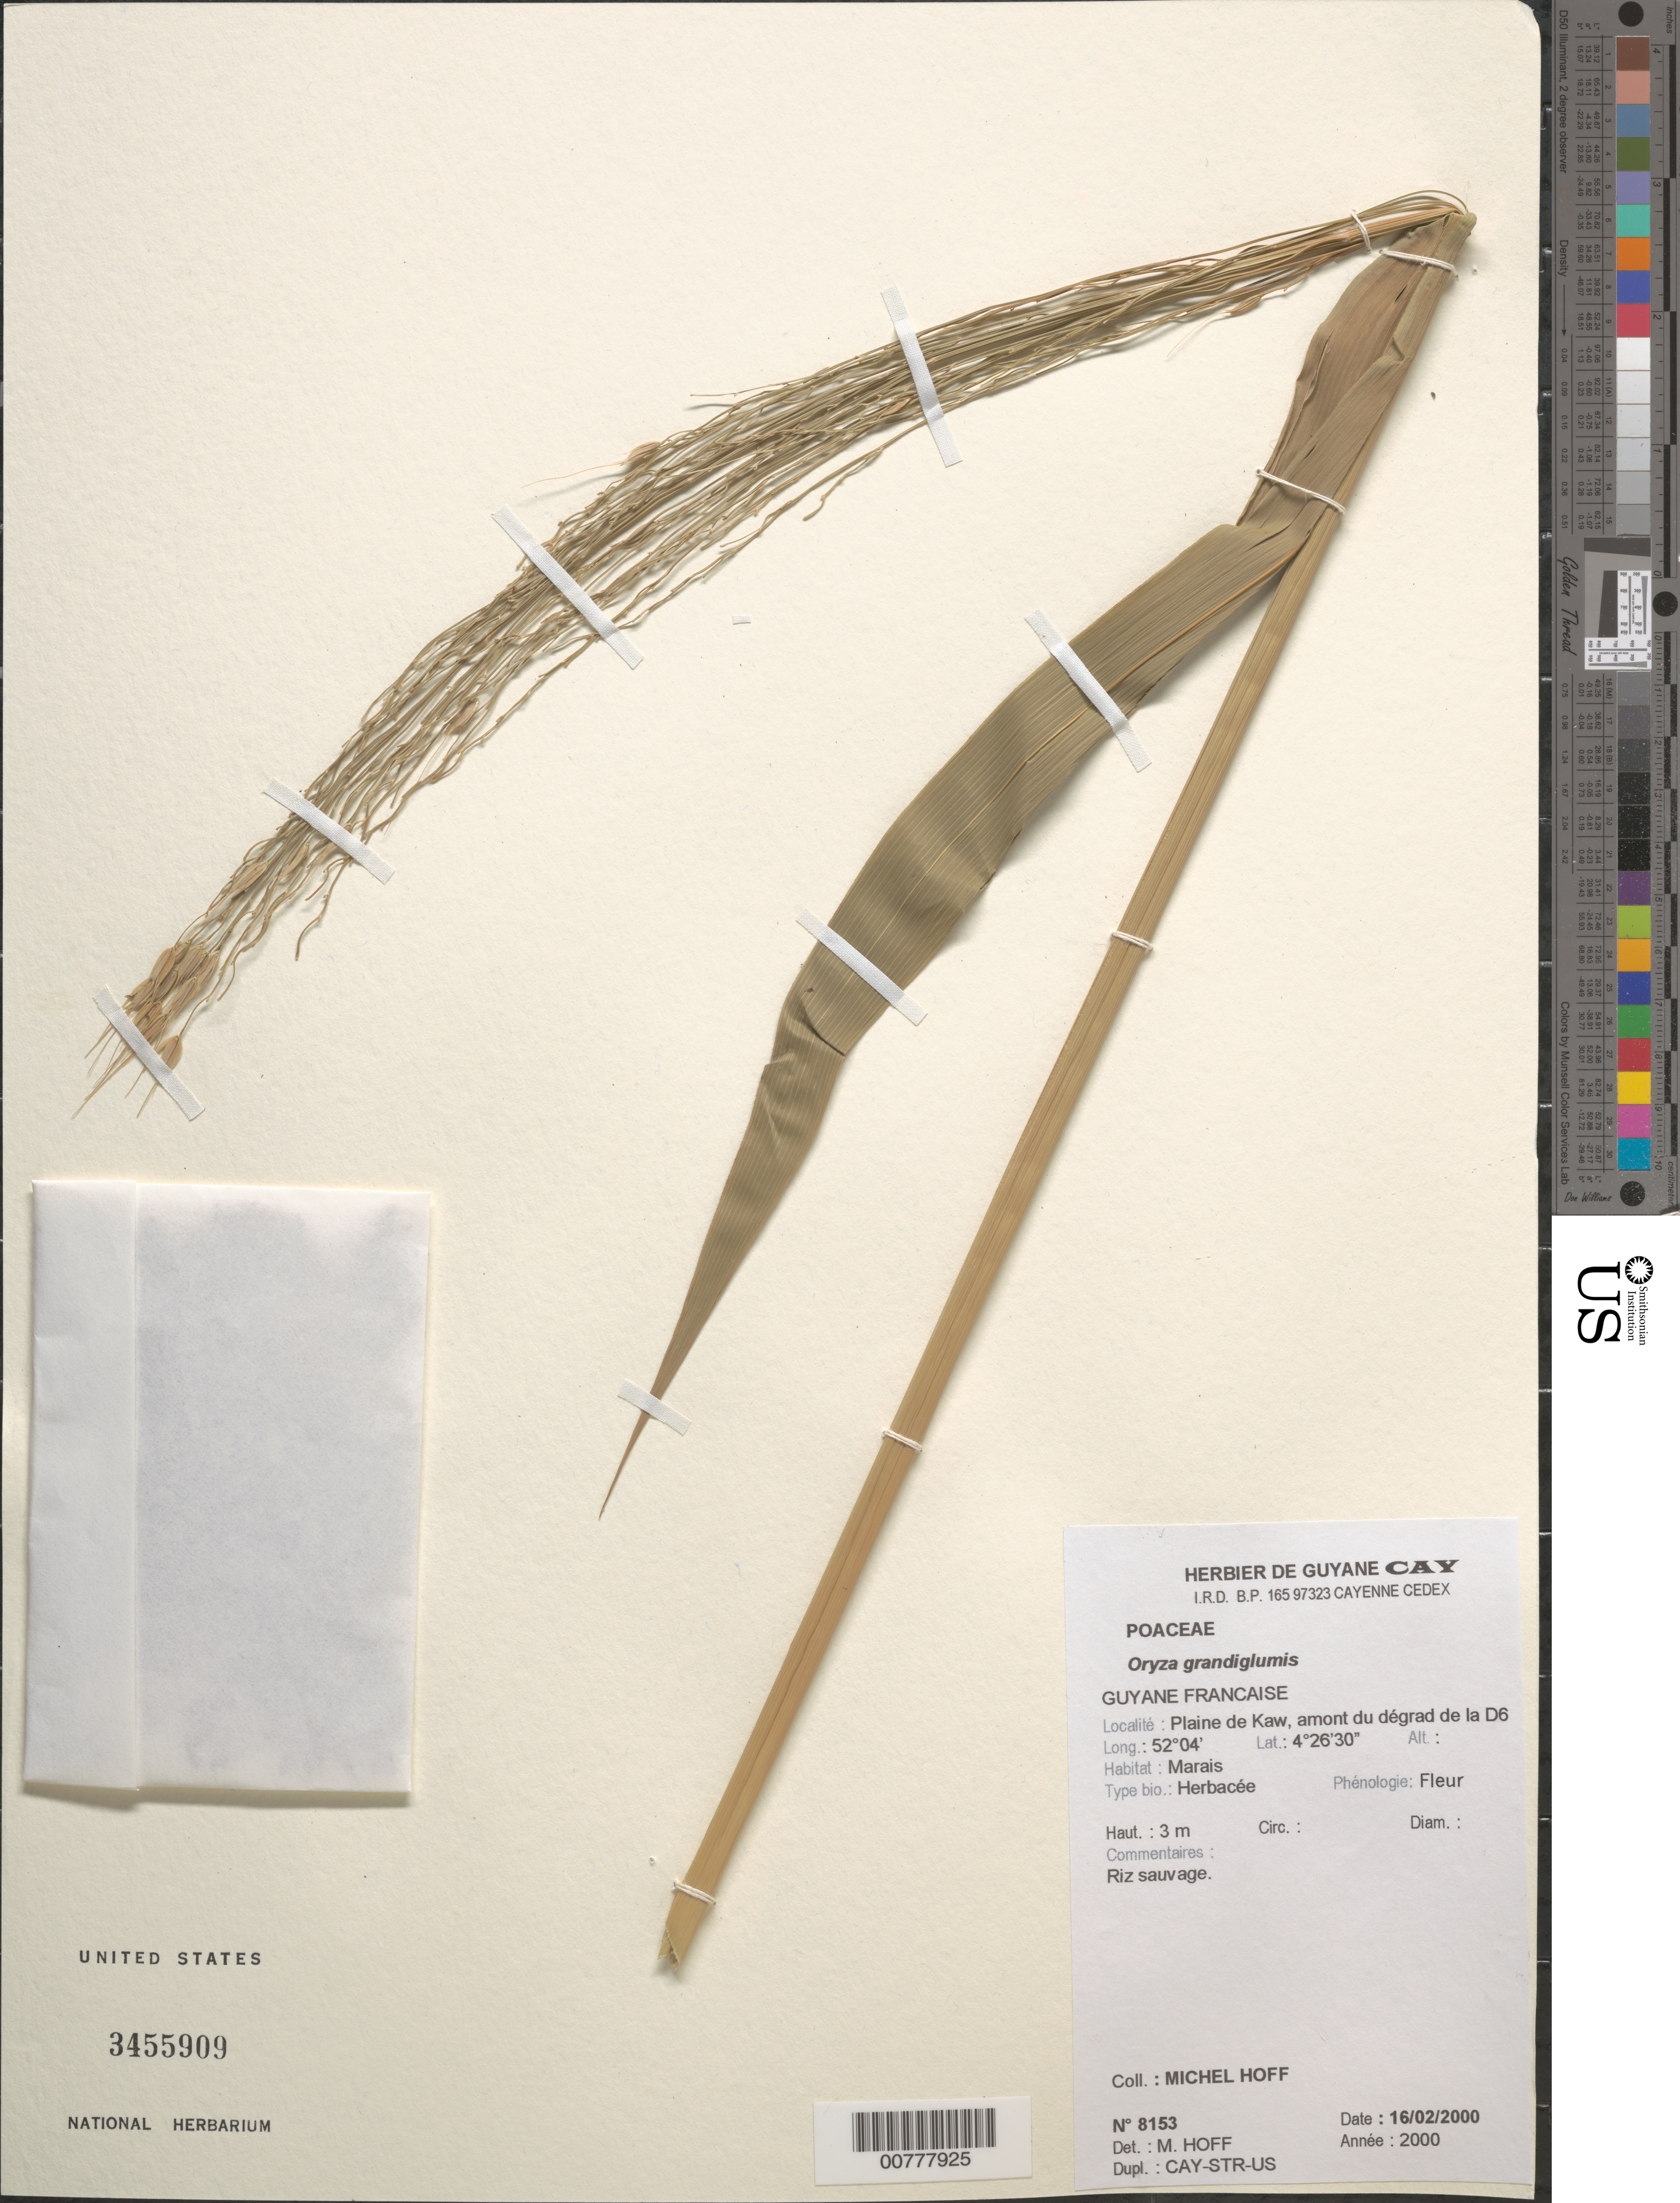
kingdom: Plantae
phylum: Tracheophyta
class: Liliopsida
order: Poales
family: Poaceae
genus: Oryza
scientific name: Oryza grandiglumis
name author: (Döll) Prod.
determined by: Hoff, M.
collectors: M. Hoff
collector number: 8153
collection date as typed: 16-Feb-00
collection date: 2000-02-16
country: French Guiana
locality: Plaine de Kaw, amont du dégrad de la D6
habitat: Marais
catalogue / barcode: US 3455909